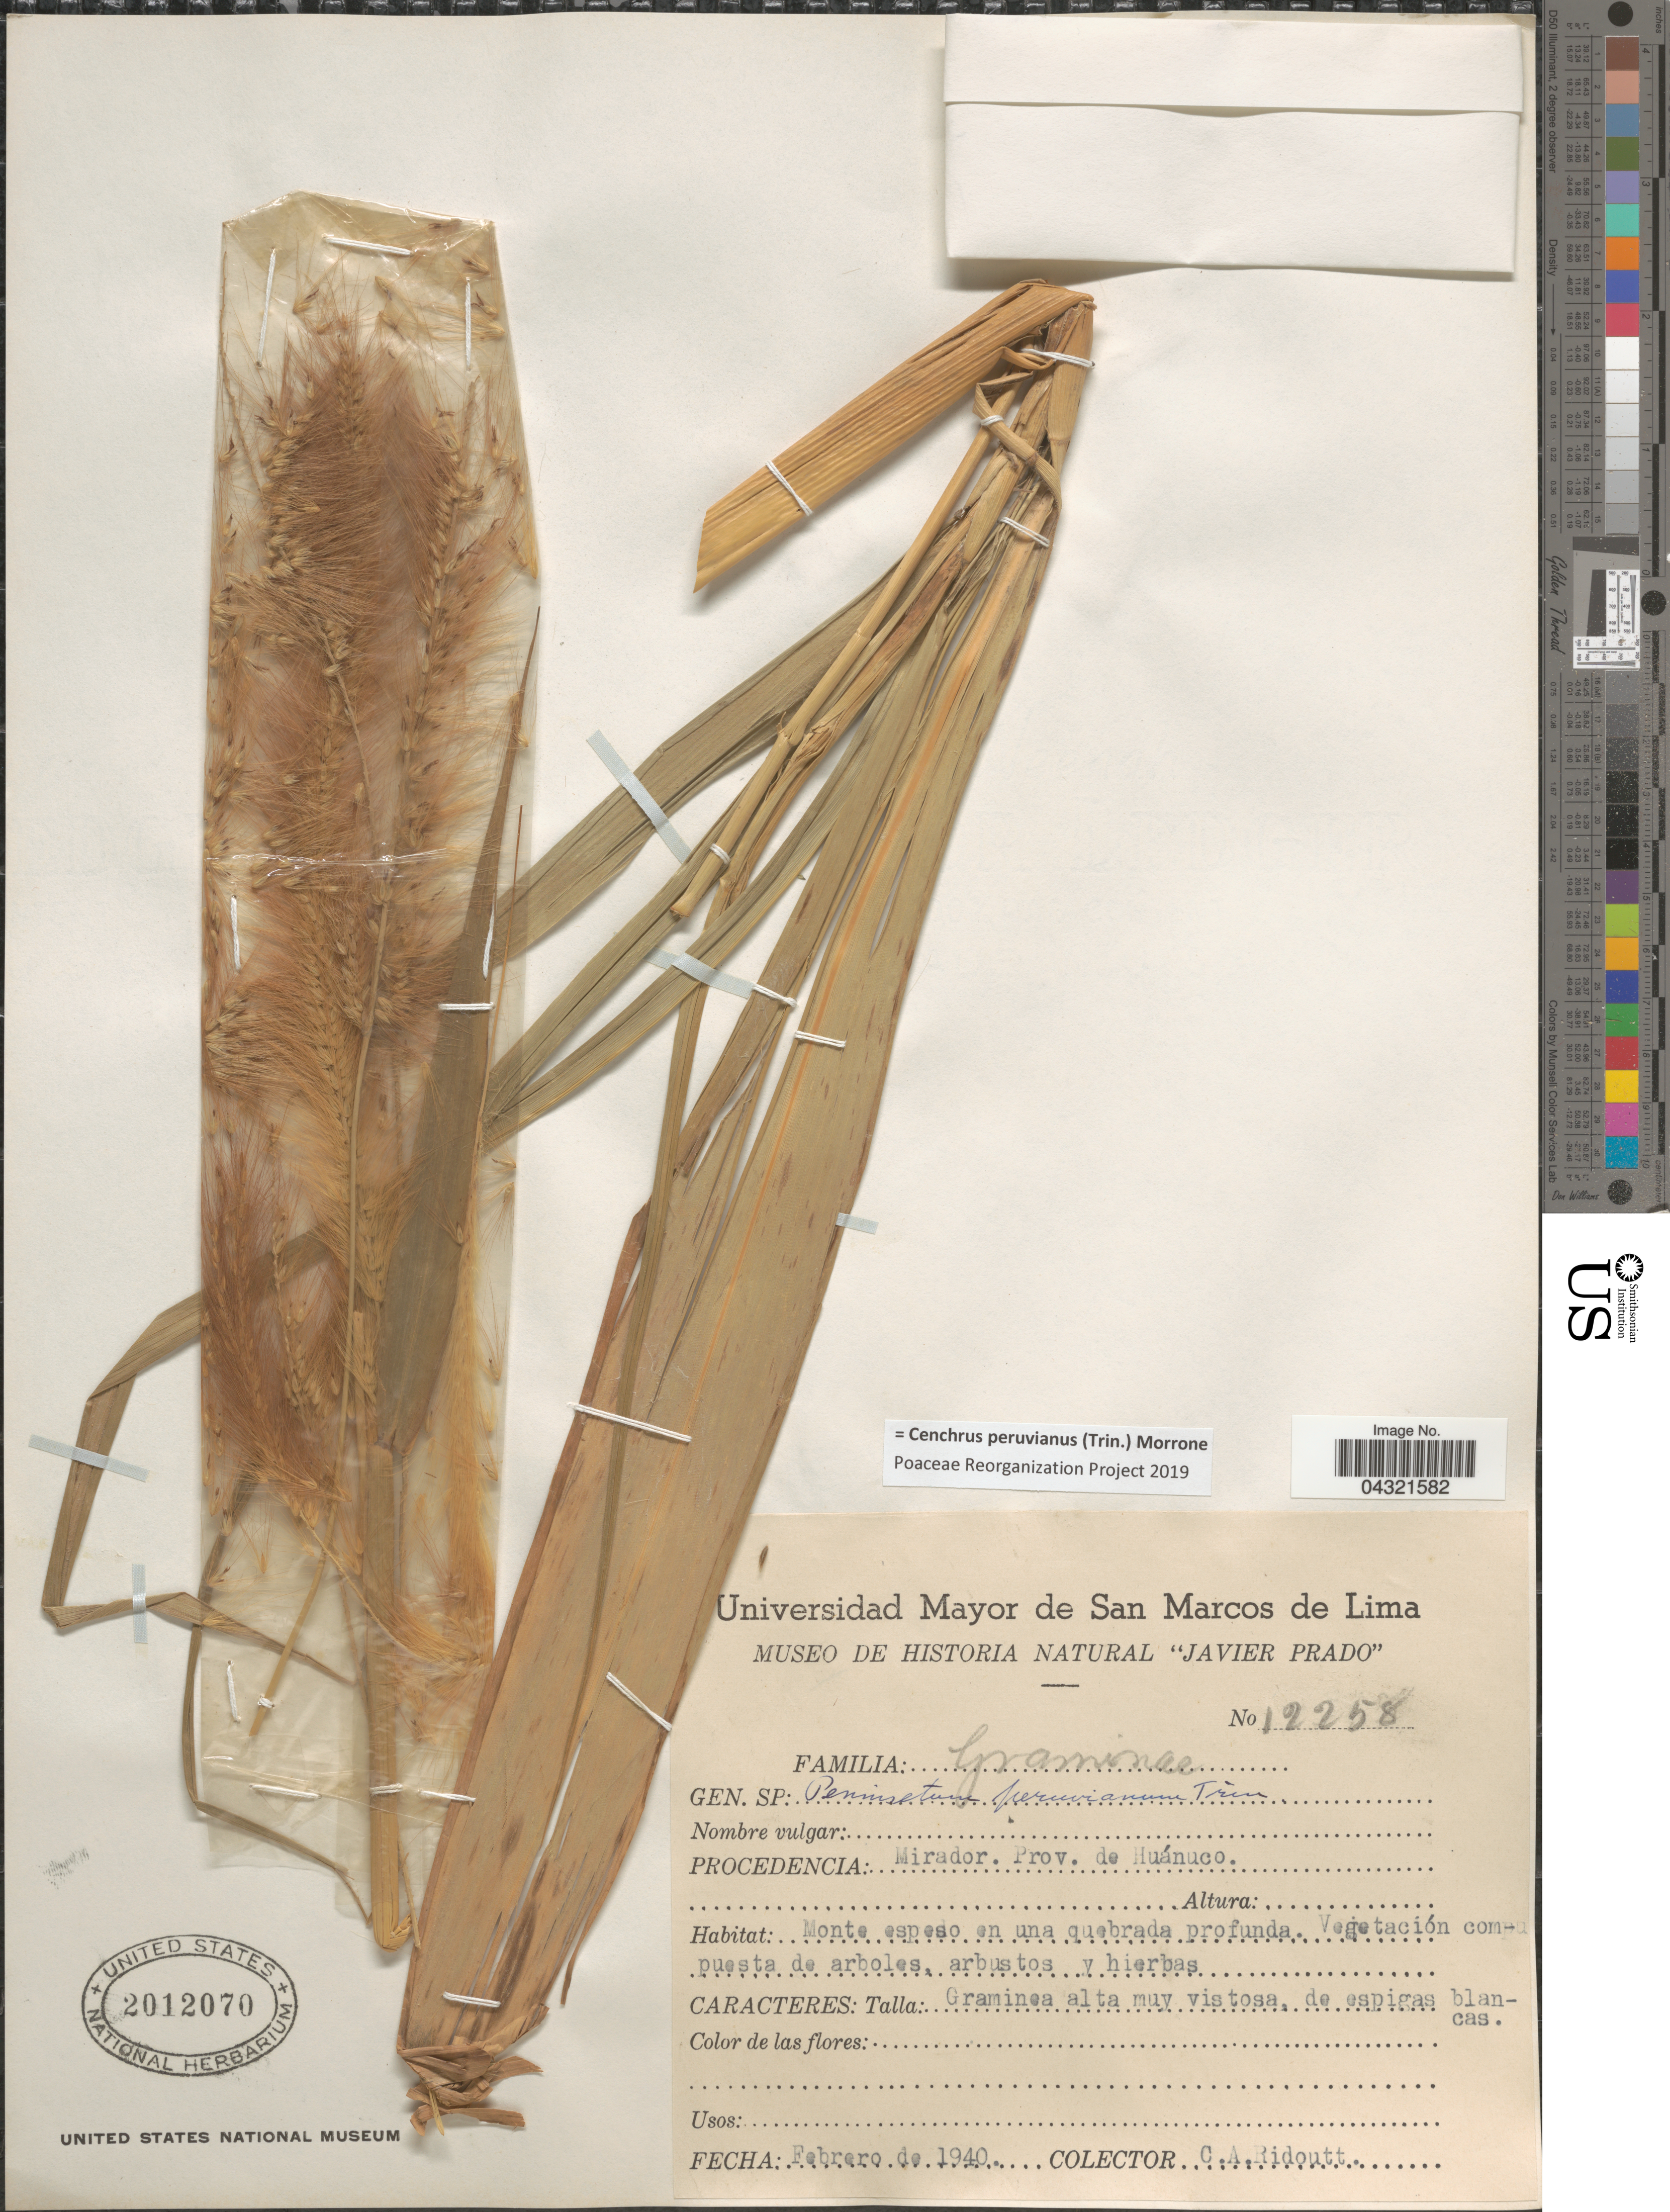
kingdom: Plantae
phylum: Tracheophyta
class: Liliopsida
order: Poales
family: Poaceae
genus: Cenchrus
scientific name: Cenchrus peruvianus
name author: (Trin.) Morrone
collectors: C. Ridoutt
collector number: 12258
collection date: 1940-02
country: Peru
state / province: Huánuco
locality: Procedencia: Mirador.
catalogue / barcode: US 2012070